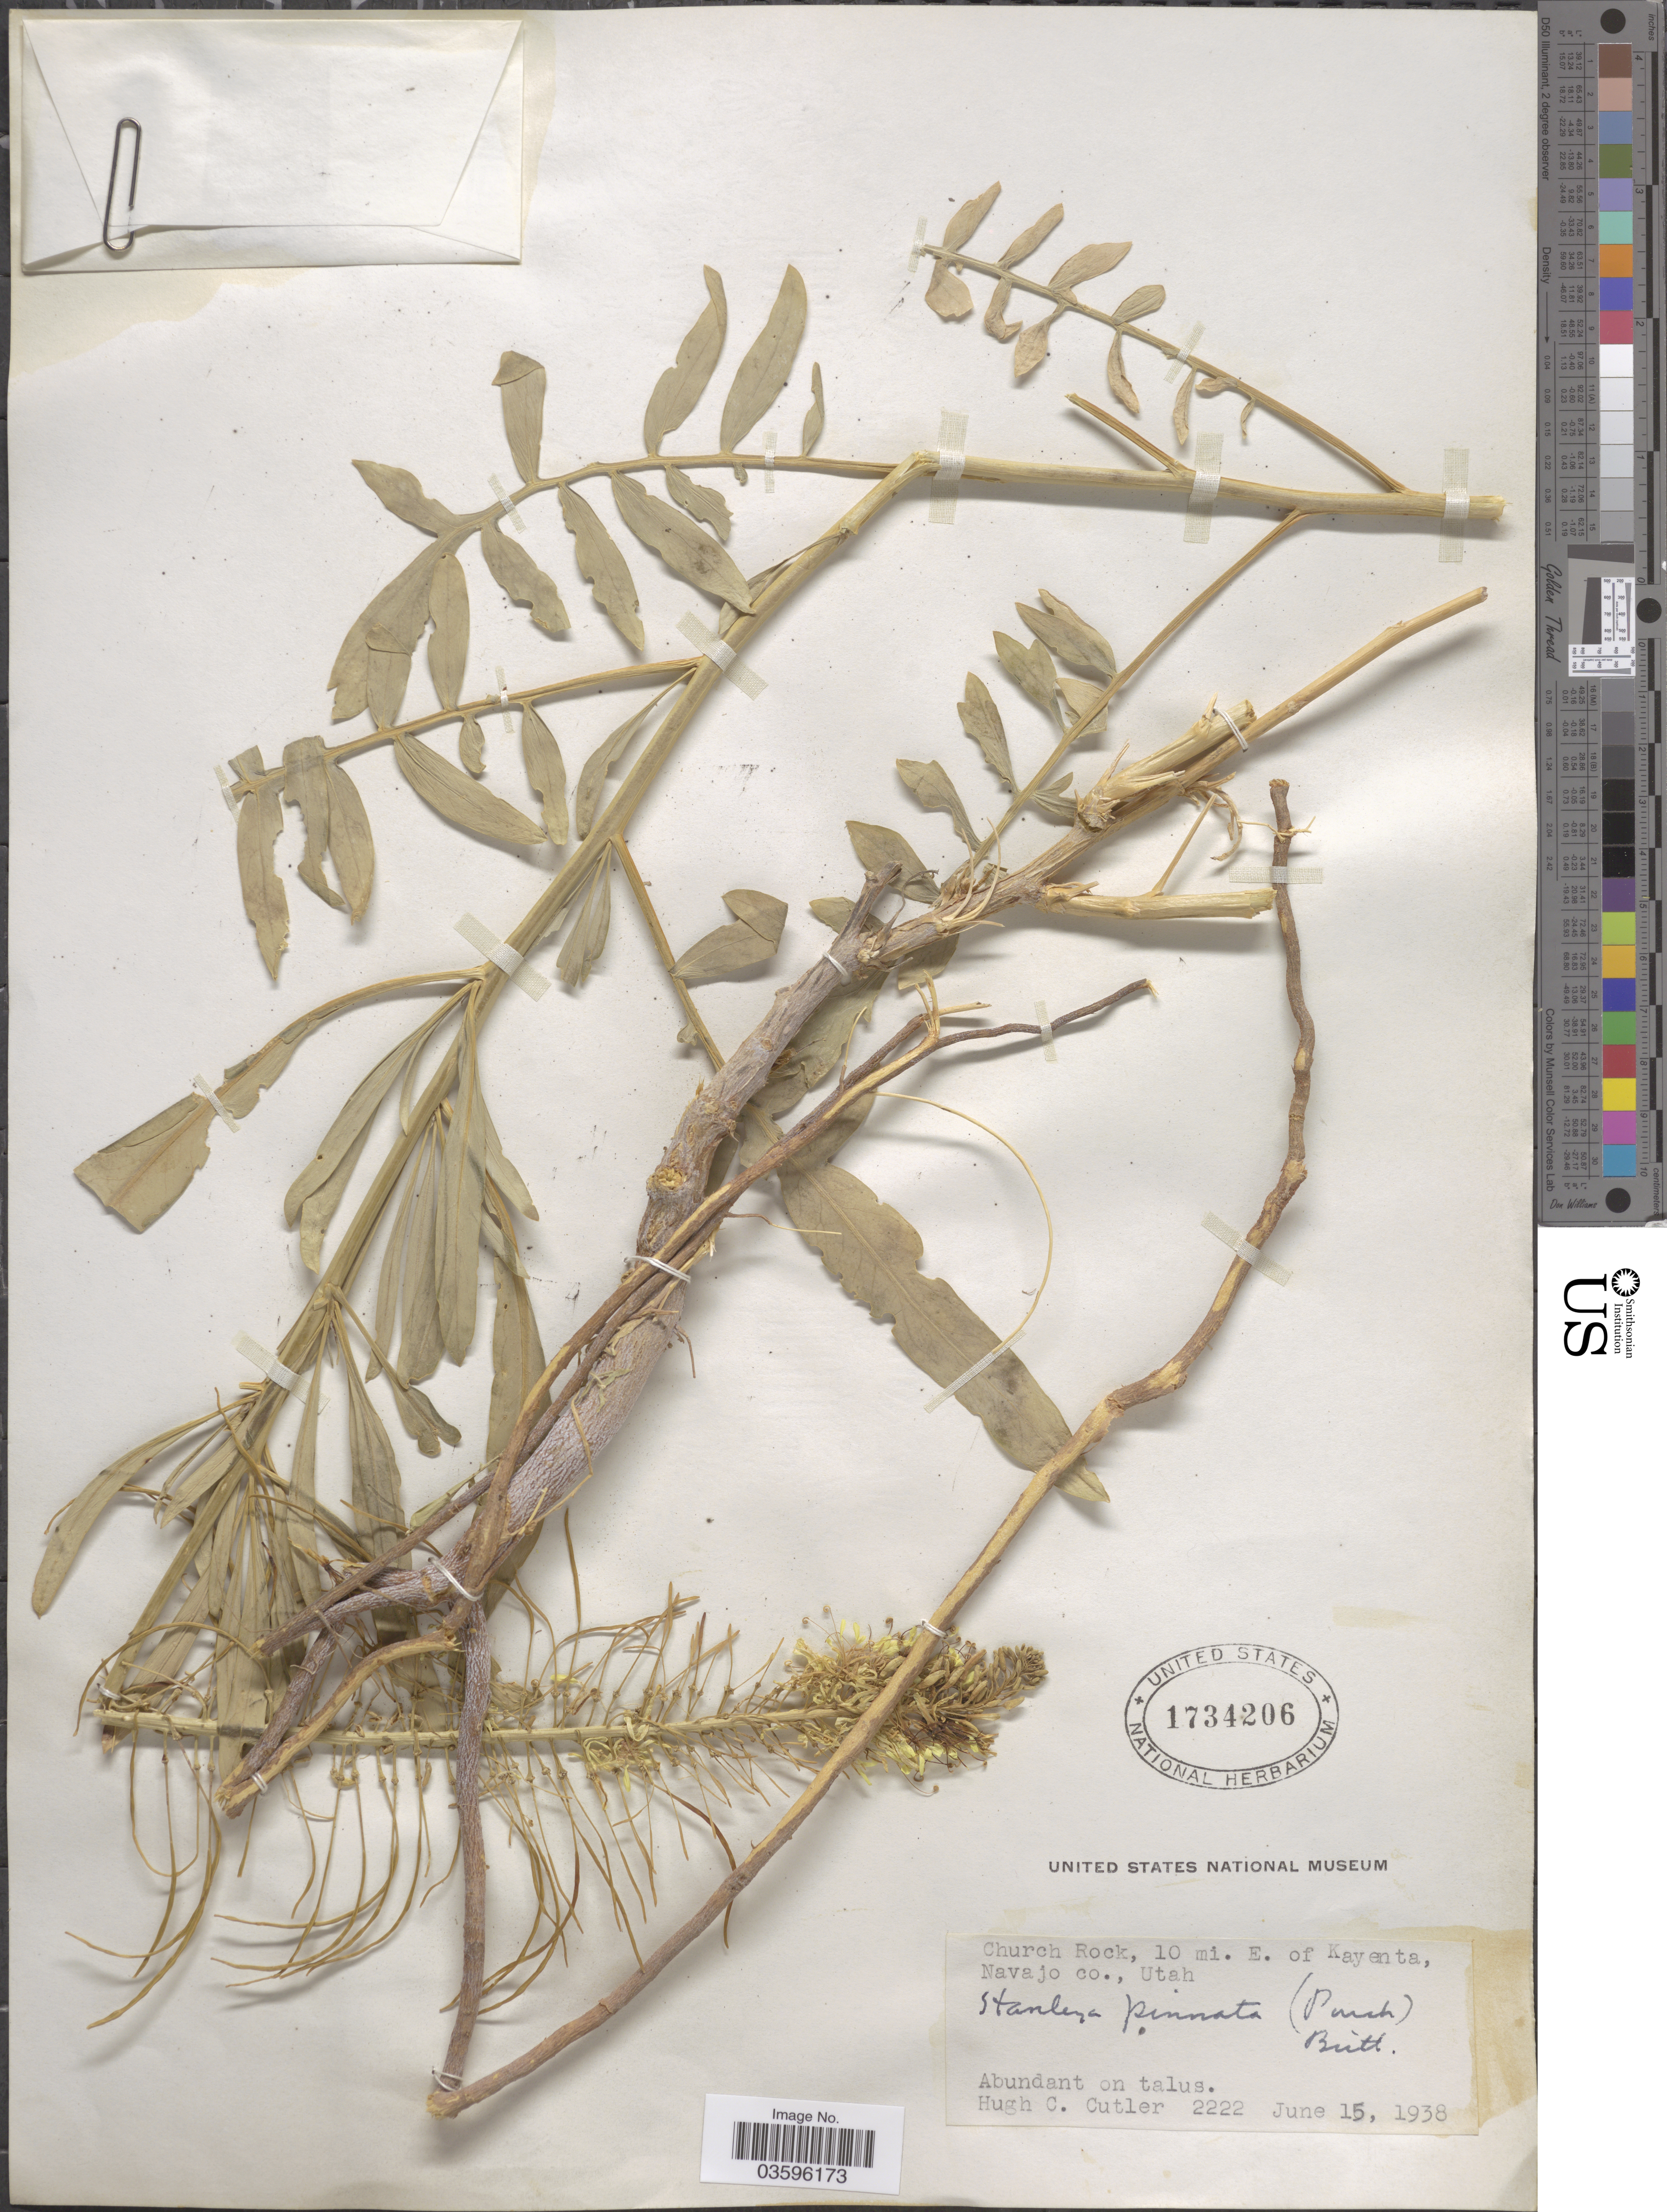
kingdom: Plantae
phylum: Tracheophyta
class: Magnoliopsida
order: Brassicales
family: Brassicaceae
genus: Stanleya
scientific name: Stanleya pinnata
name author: (Pursh) Britton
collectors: H. C. Cutler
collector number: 2222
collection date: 1938-06-15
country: United States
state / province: Utah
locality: Church Rock, 10 mi. E. of Kayenta, Navajo Co.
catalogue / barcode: US 1734206